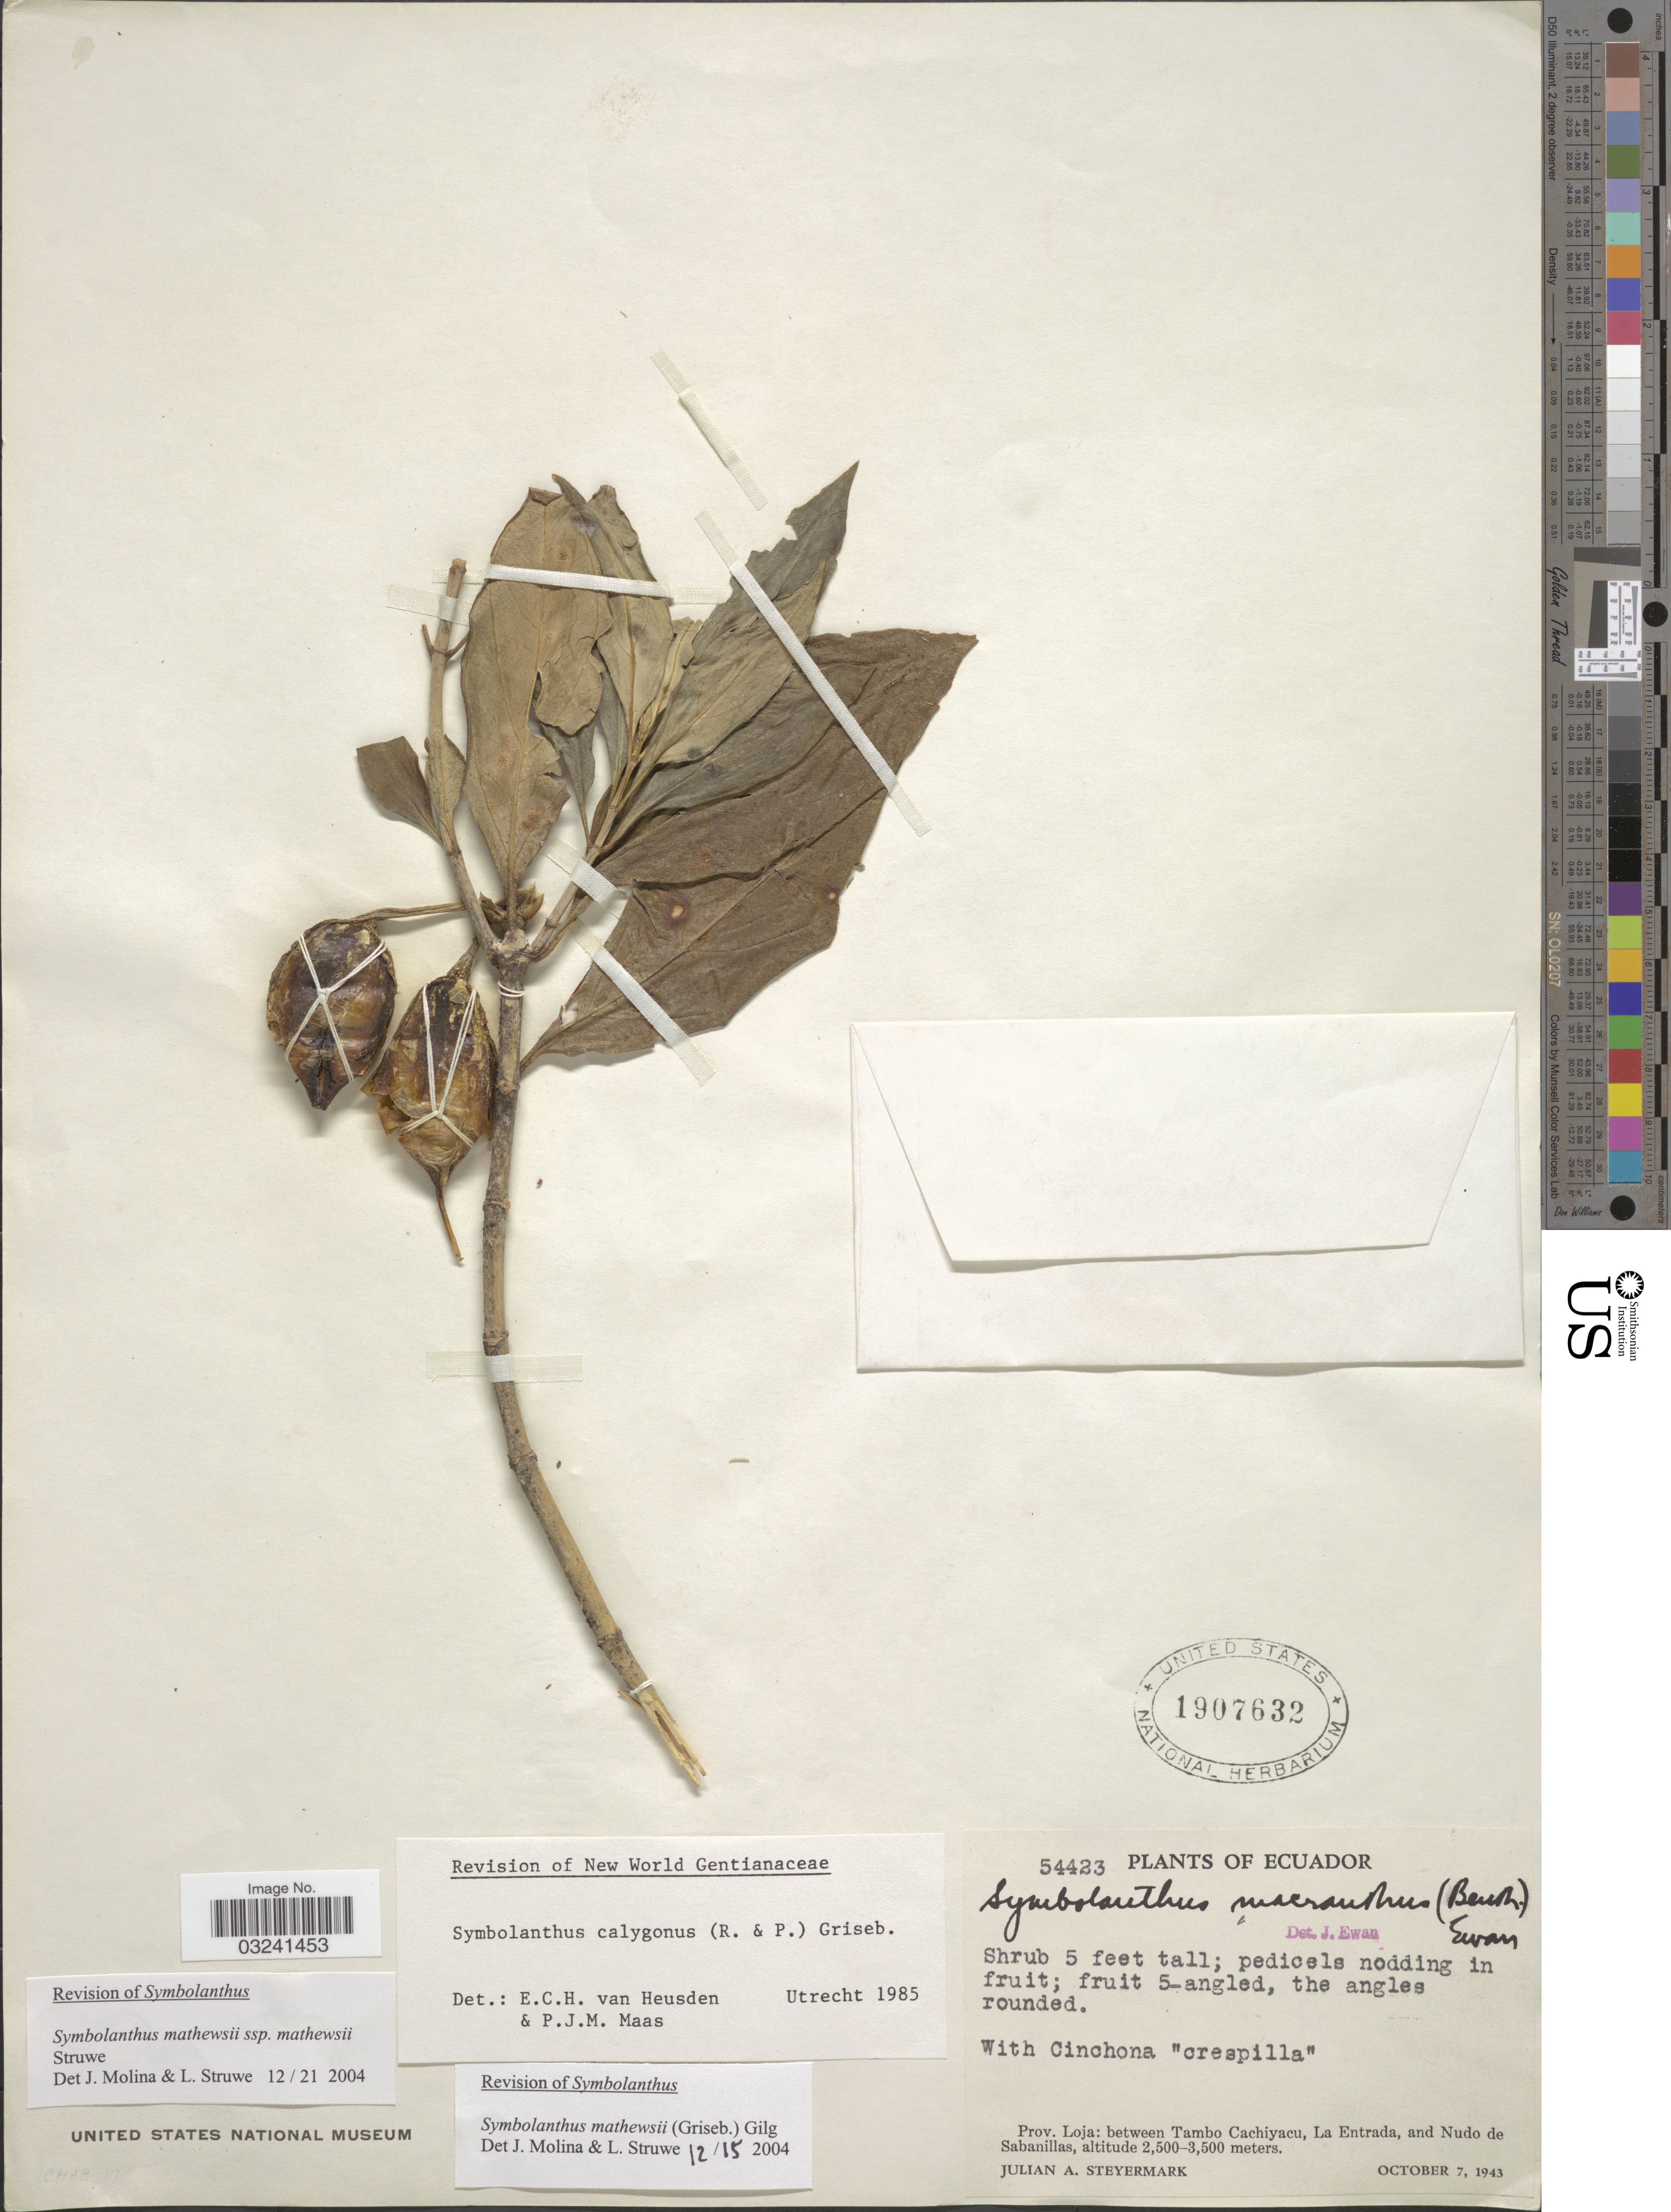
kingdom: Plantae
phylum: Tracheophyta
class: Magnoliopsida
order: Gentianales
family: Gentianaceae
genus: Symbolanthus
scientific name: Symbolanthus mathewsii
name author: (Griseb.) Ewan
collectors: J. Steyermark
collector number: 54423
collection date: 1943-10-07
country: Ecuador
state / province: Loja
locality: Between Tambo Cachiyacu, La Entrada, and Nudo de Sabanillas.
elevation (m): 2500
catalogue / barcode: US 1907632